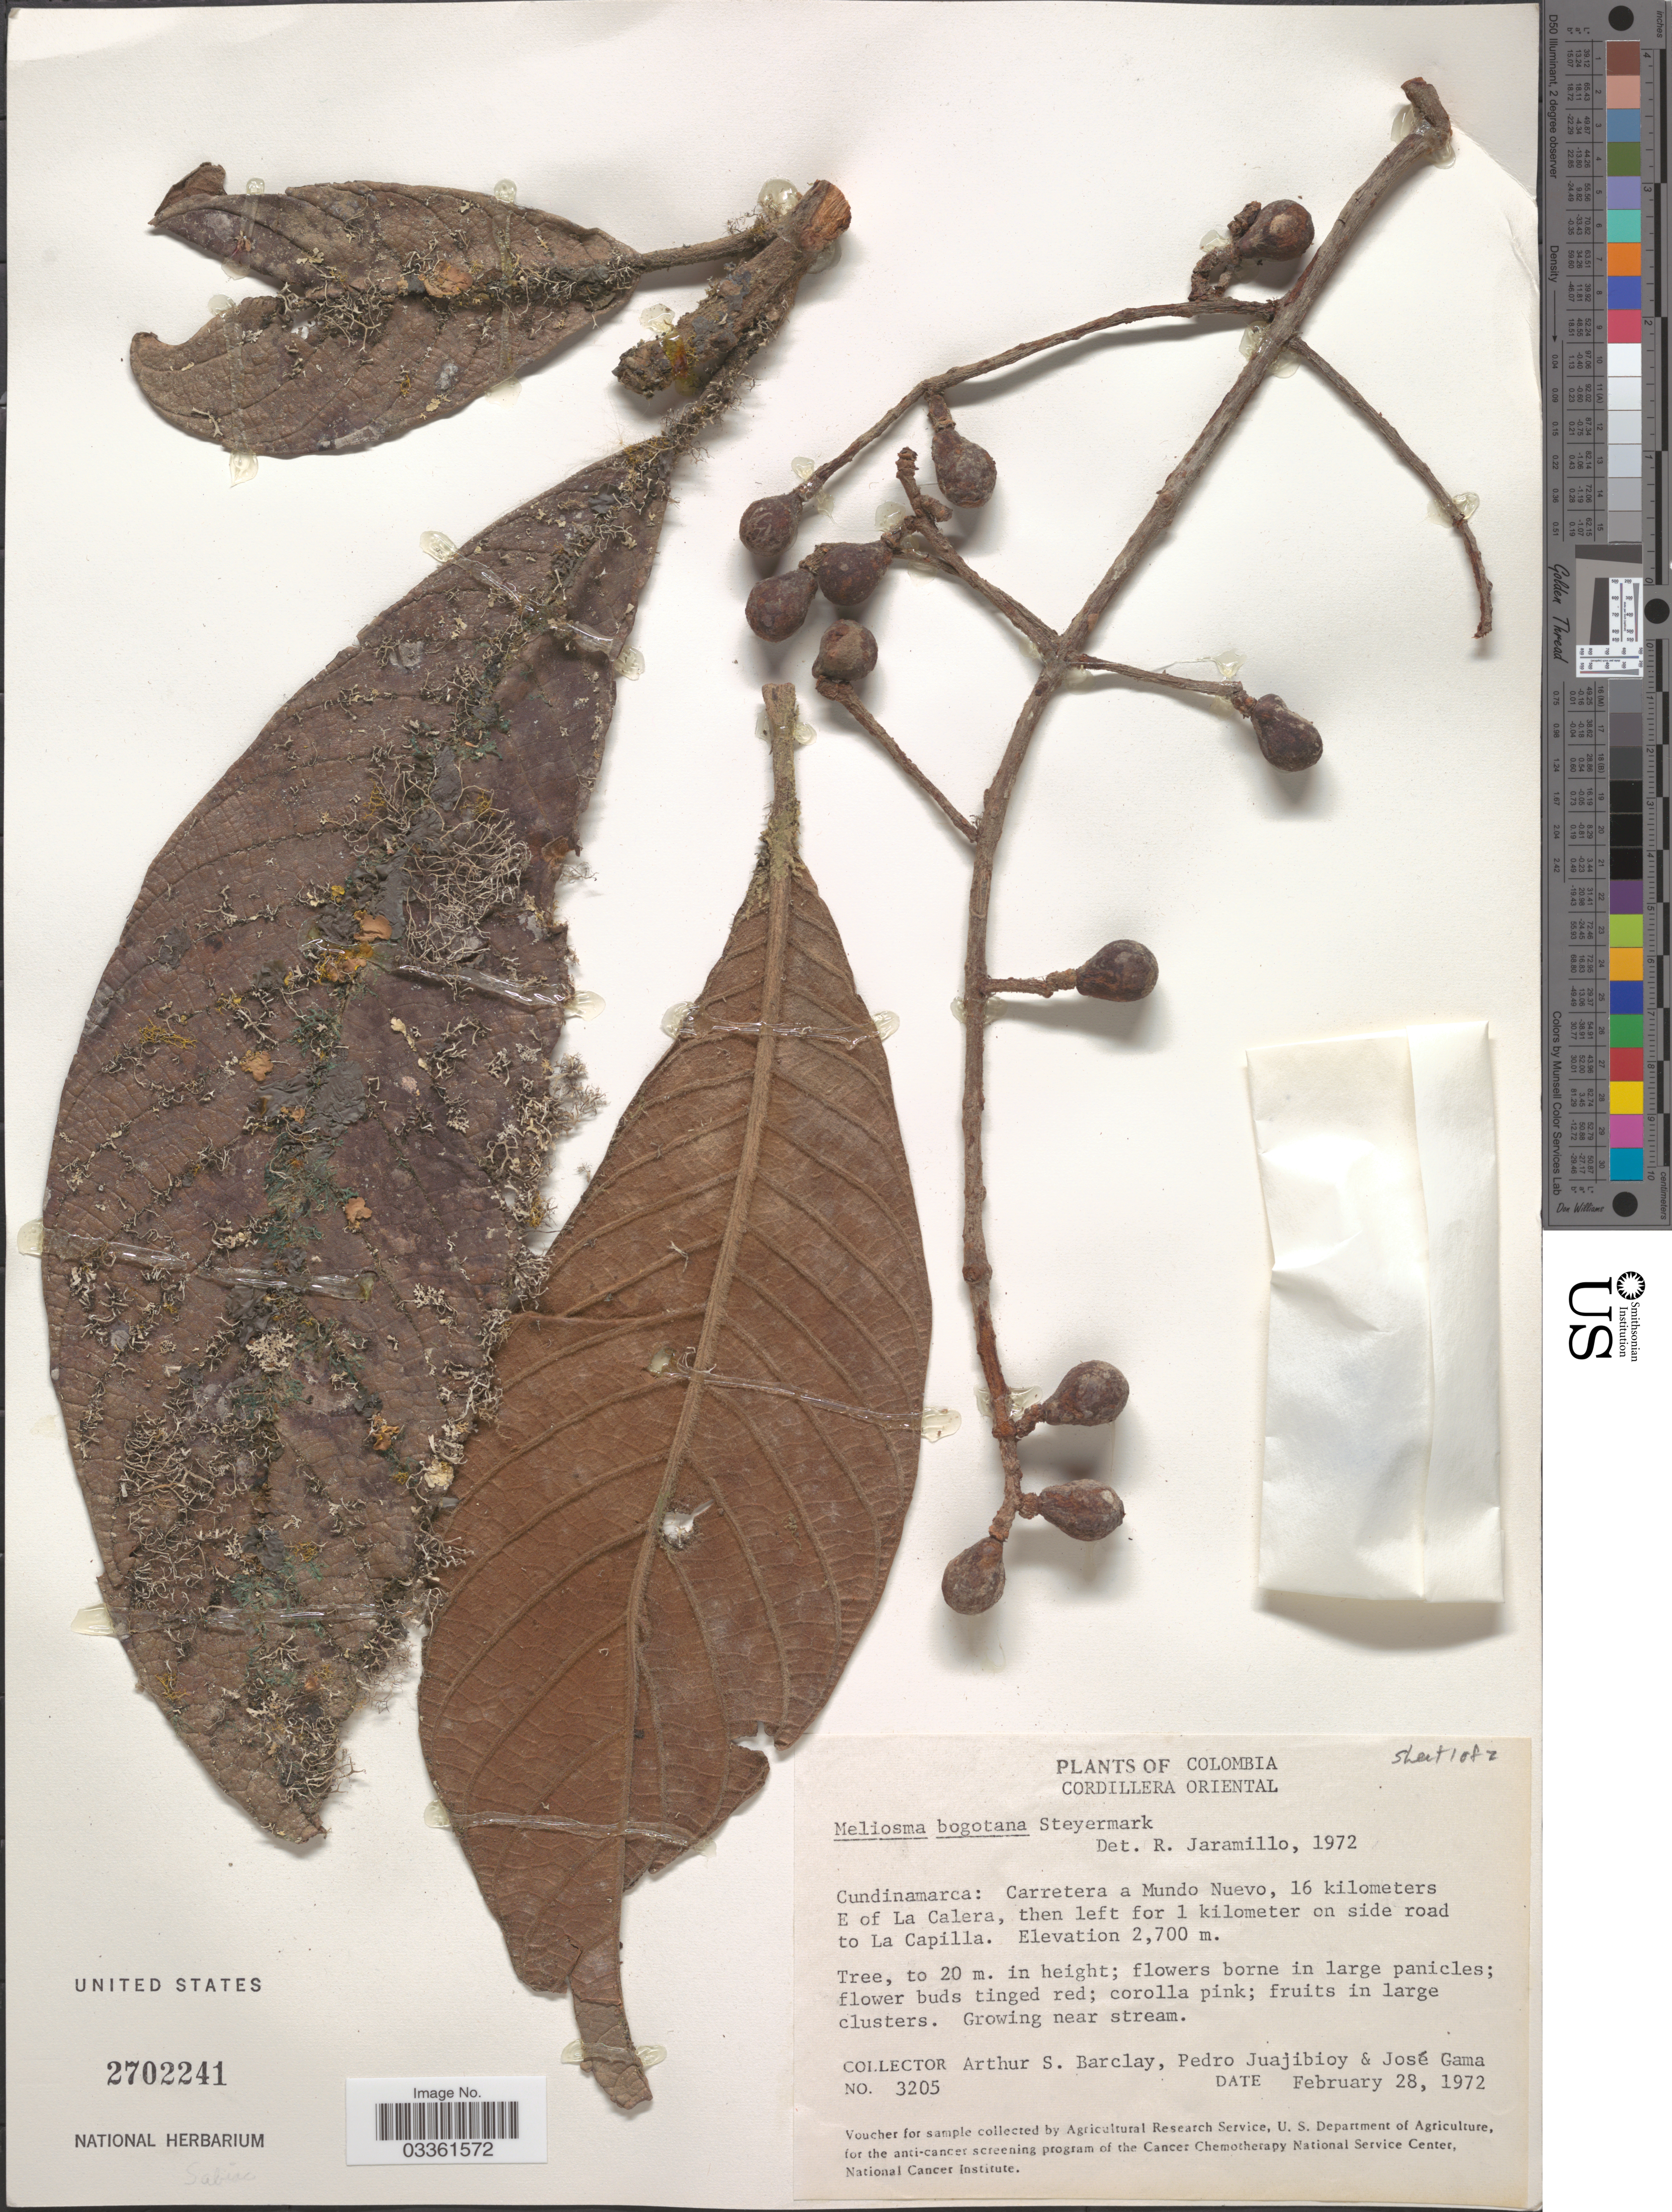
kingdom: Plantae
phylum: Tracheophyta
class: Magnoliopsida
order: Proteales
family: Sabiaceae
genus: Meliosma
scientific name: Meliosma bogotana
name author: Steyerm.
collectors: A. S. Barclay, P. Juajibioy & J. Gama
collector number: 3205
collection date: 1972-02-28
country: Colombia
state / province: Cundinamarca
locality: Cordillera Oriental. Carretera a Mundo Nuevo, 16 kilometers E of La Calera, then left for 1 kilometer on side road to La Capilla.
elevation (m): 2700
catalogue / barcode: US 2702241